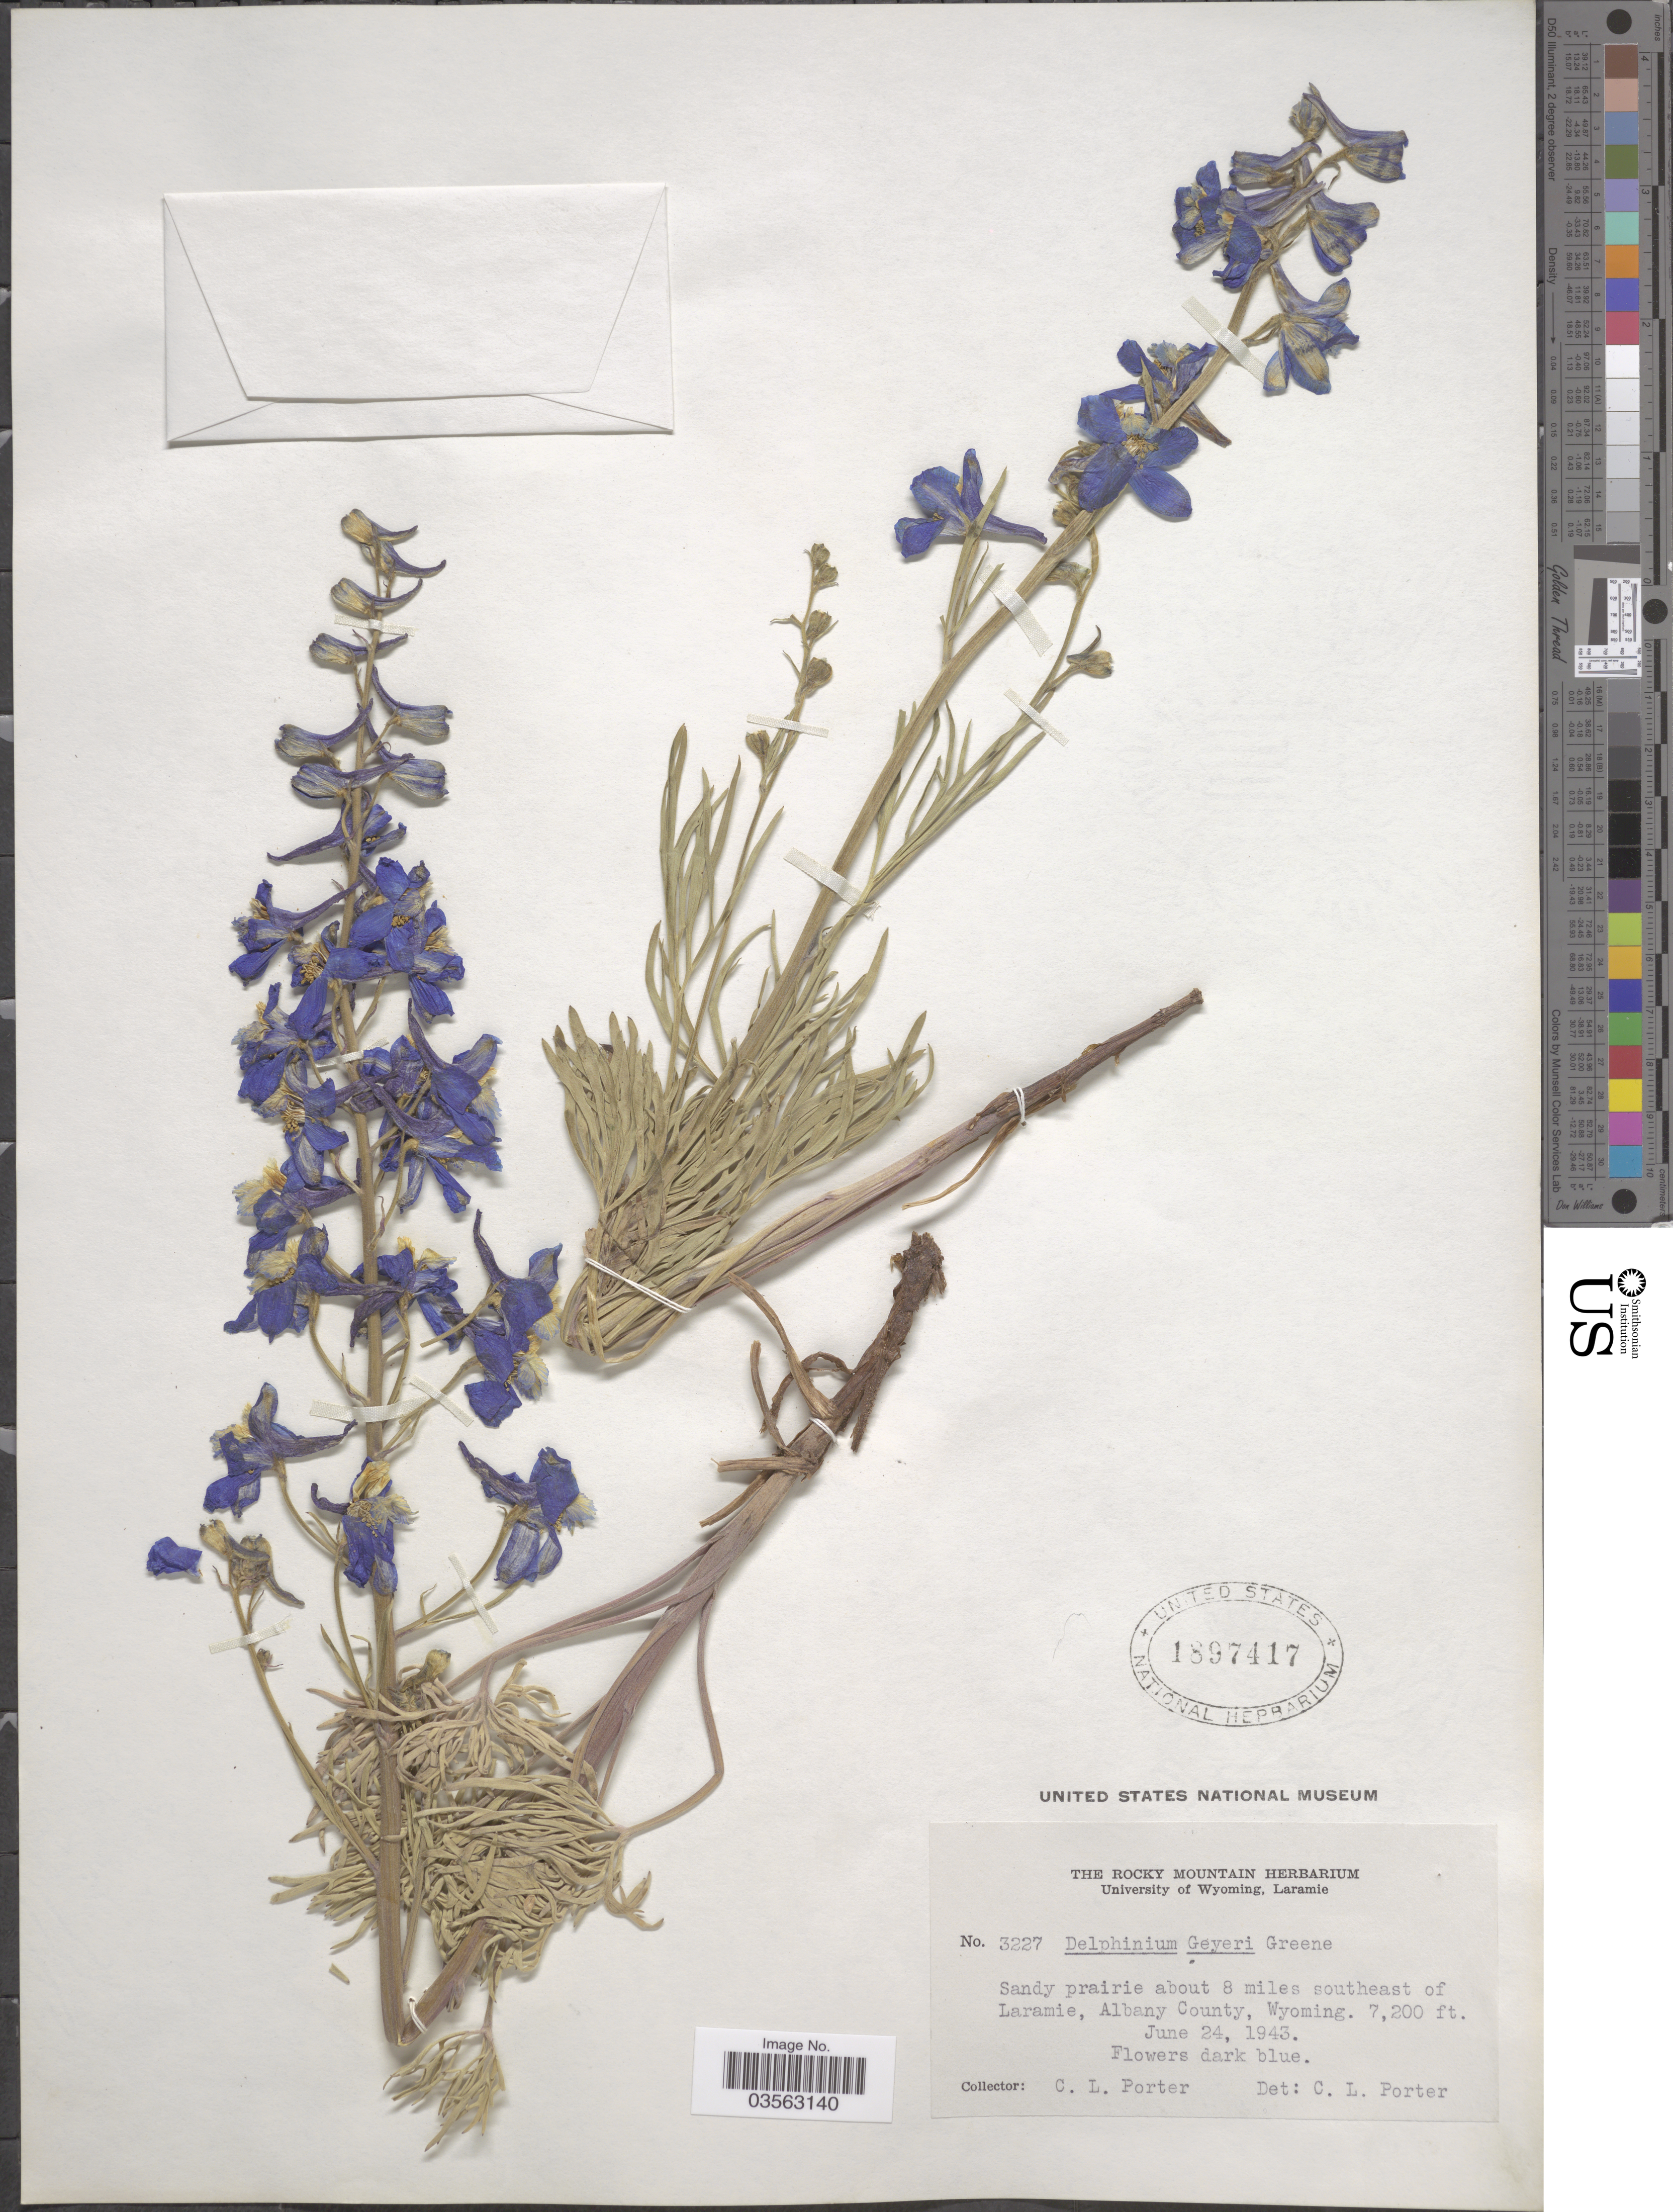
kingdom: Plantae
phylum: Tracheophyta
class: Magnoliopsida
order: Ranunculales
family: Ranunculaceae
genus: Delphinium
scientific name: Delphinium geyeri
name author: Greene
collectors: C. L. Porter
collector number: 3227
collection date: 1943-06-24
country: United States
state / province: Wyoming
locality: Sandy prairie about 8 miles southeast of Laramie, Albany County.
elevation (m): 2195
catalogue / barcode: US 1897417